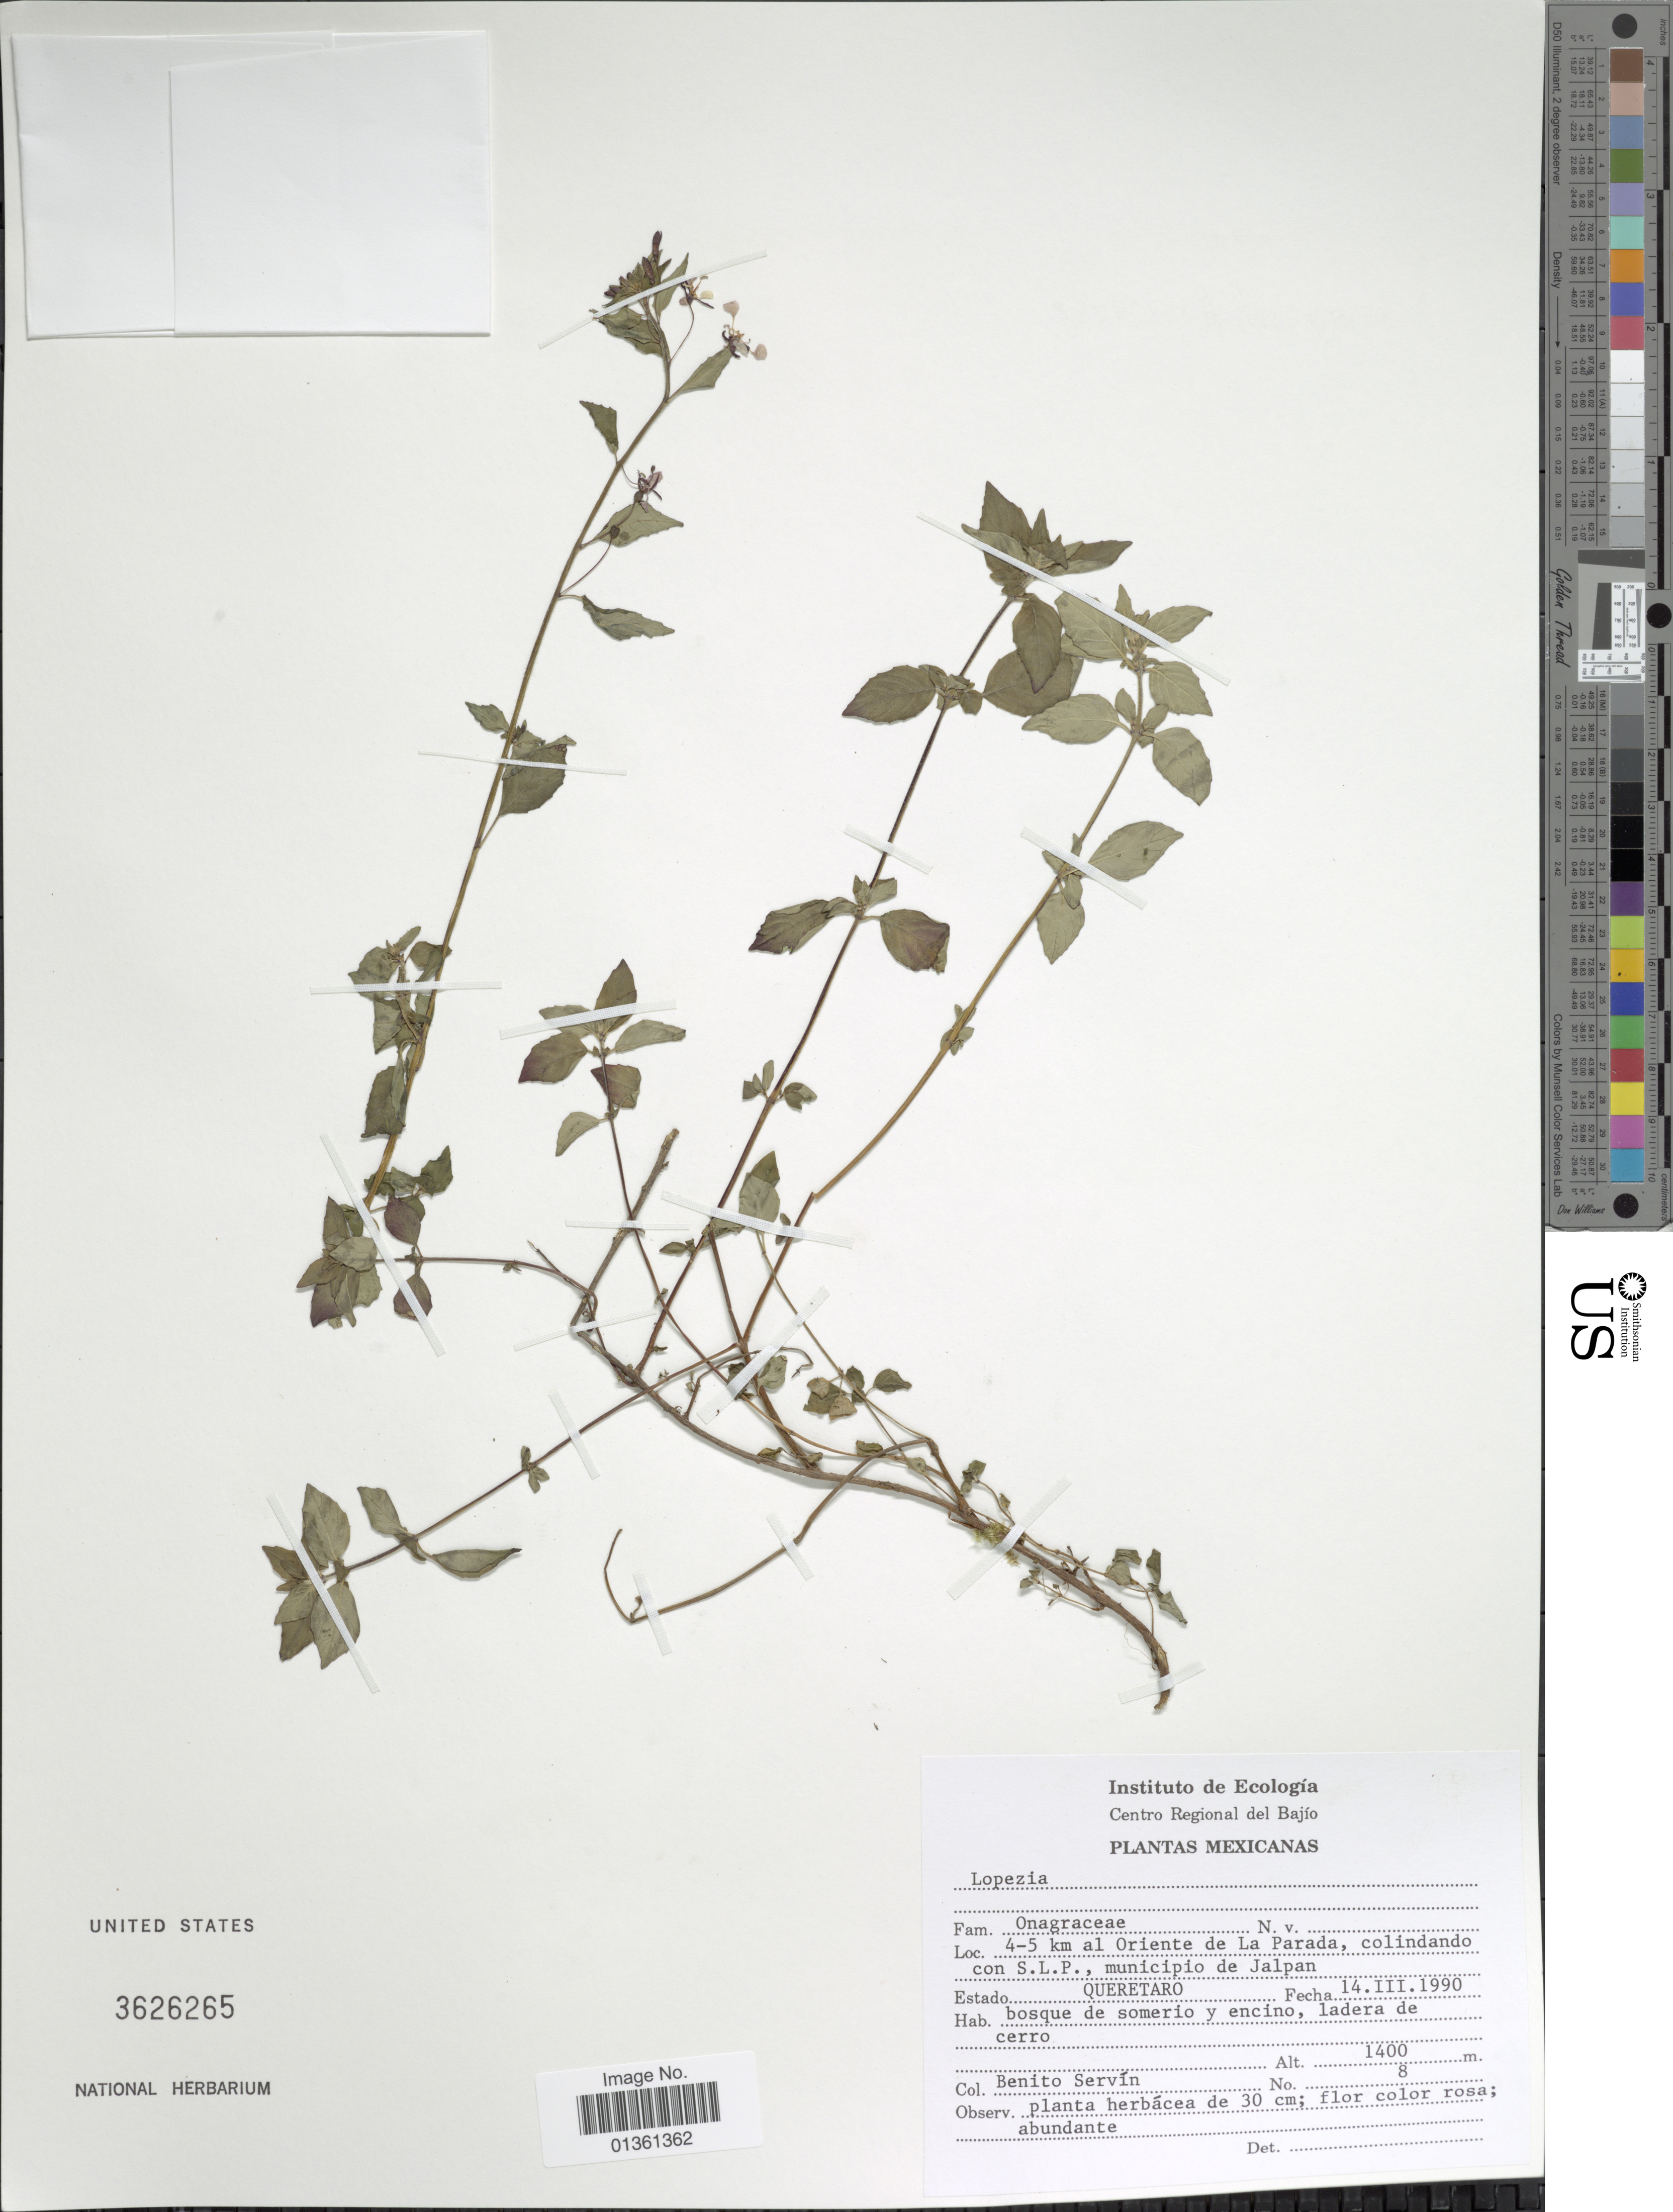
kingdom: Plantae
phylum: Tracheophyta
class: Magnoliopsida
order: Myrtales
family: Onagraceae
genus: Lopezia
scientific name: Lopezia sp.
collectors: B. Servín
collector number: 8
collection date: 1990-03-14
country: Mexico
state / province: Querétaro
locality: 4-5 km al Oriente de La Parada, colindando con S.L.P., municipio de Jalpan.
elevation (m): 1400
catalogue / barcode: US 3626265